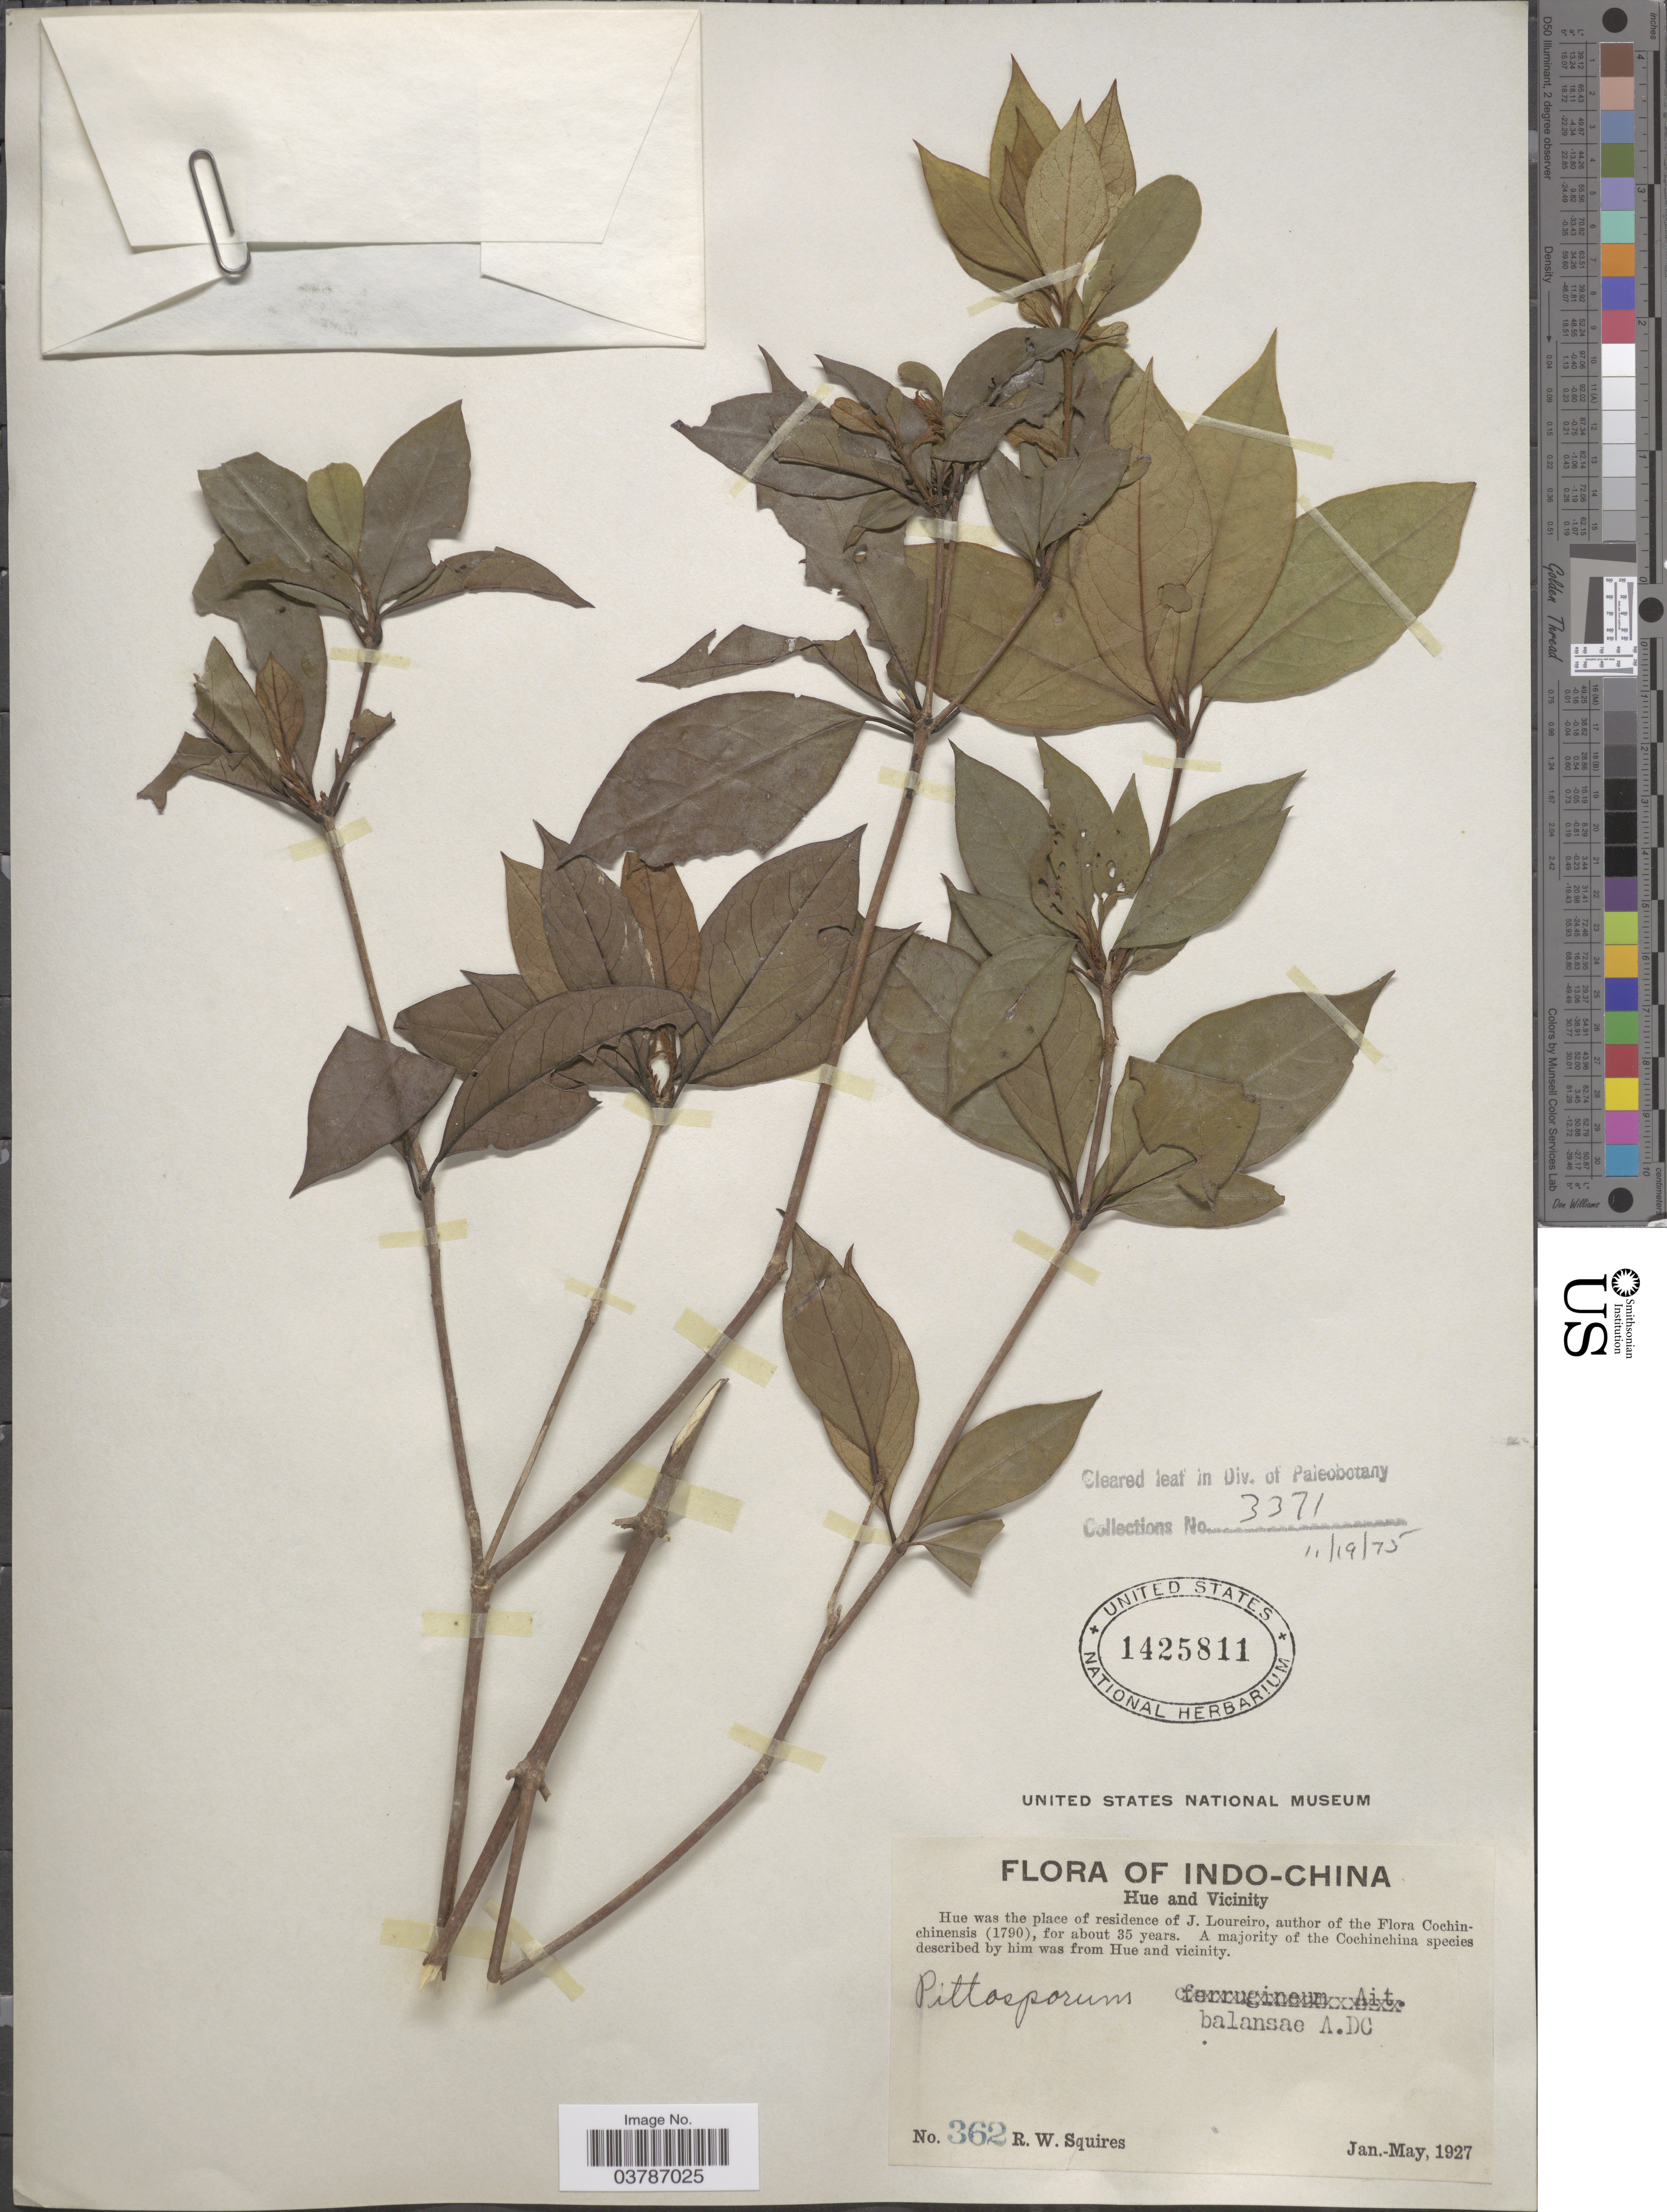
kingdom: Plantae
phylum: Tracheophyta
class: Magnoliopsida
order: Apiales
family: Pittosporaceae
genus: Pittosporum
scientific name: Pittosporum balansae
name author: A. DC.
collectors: R. Squires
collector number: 362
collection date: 1927-01/1927-05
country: Vietnam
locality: Indo-China. Hue and Vicinity.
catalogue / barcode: US 1425811